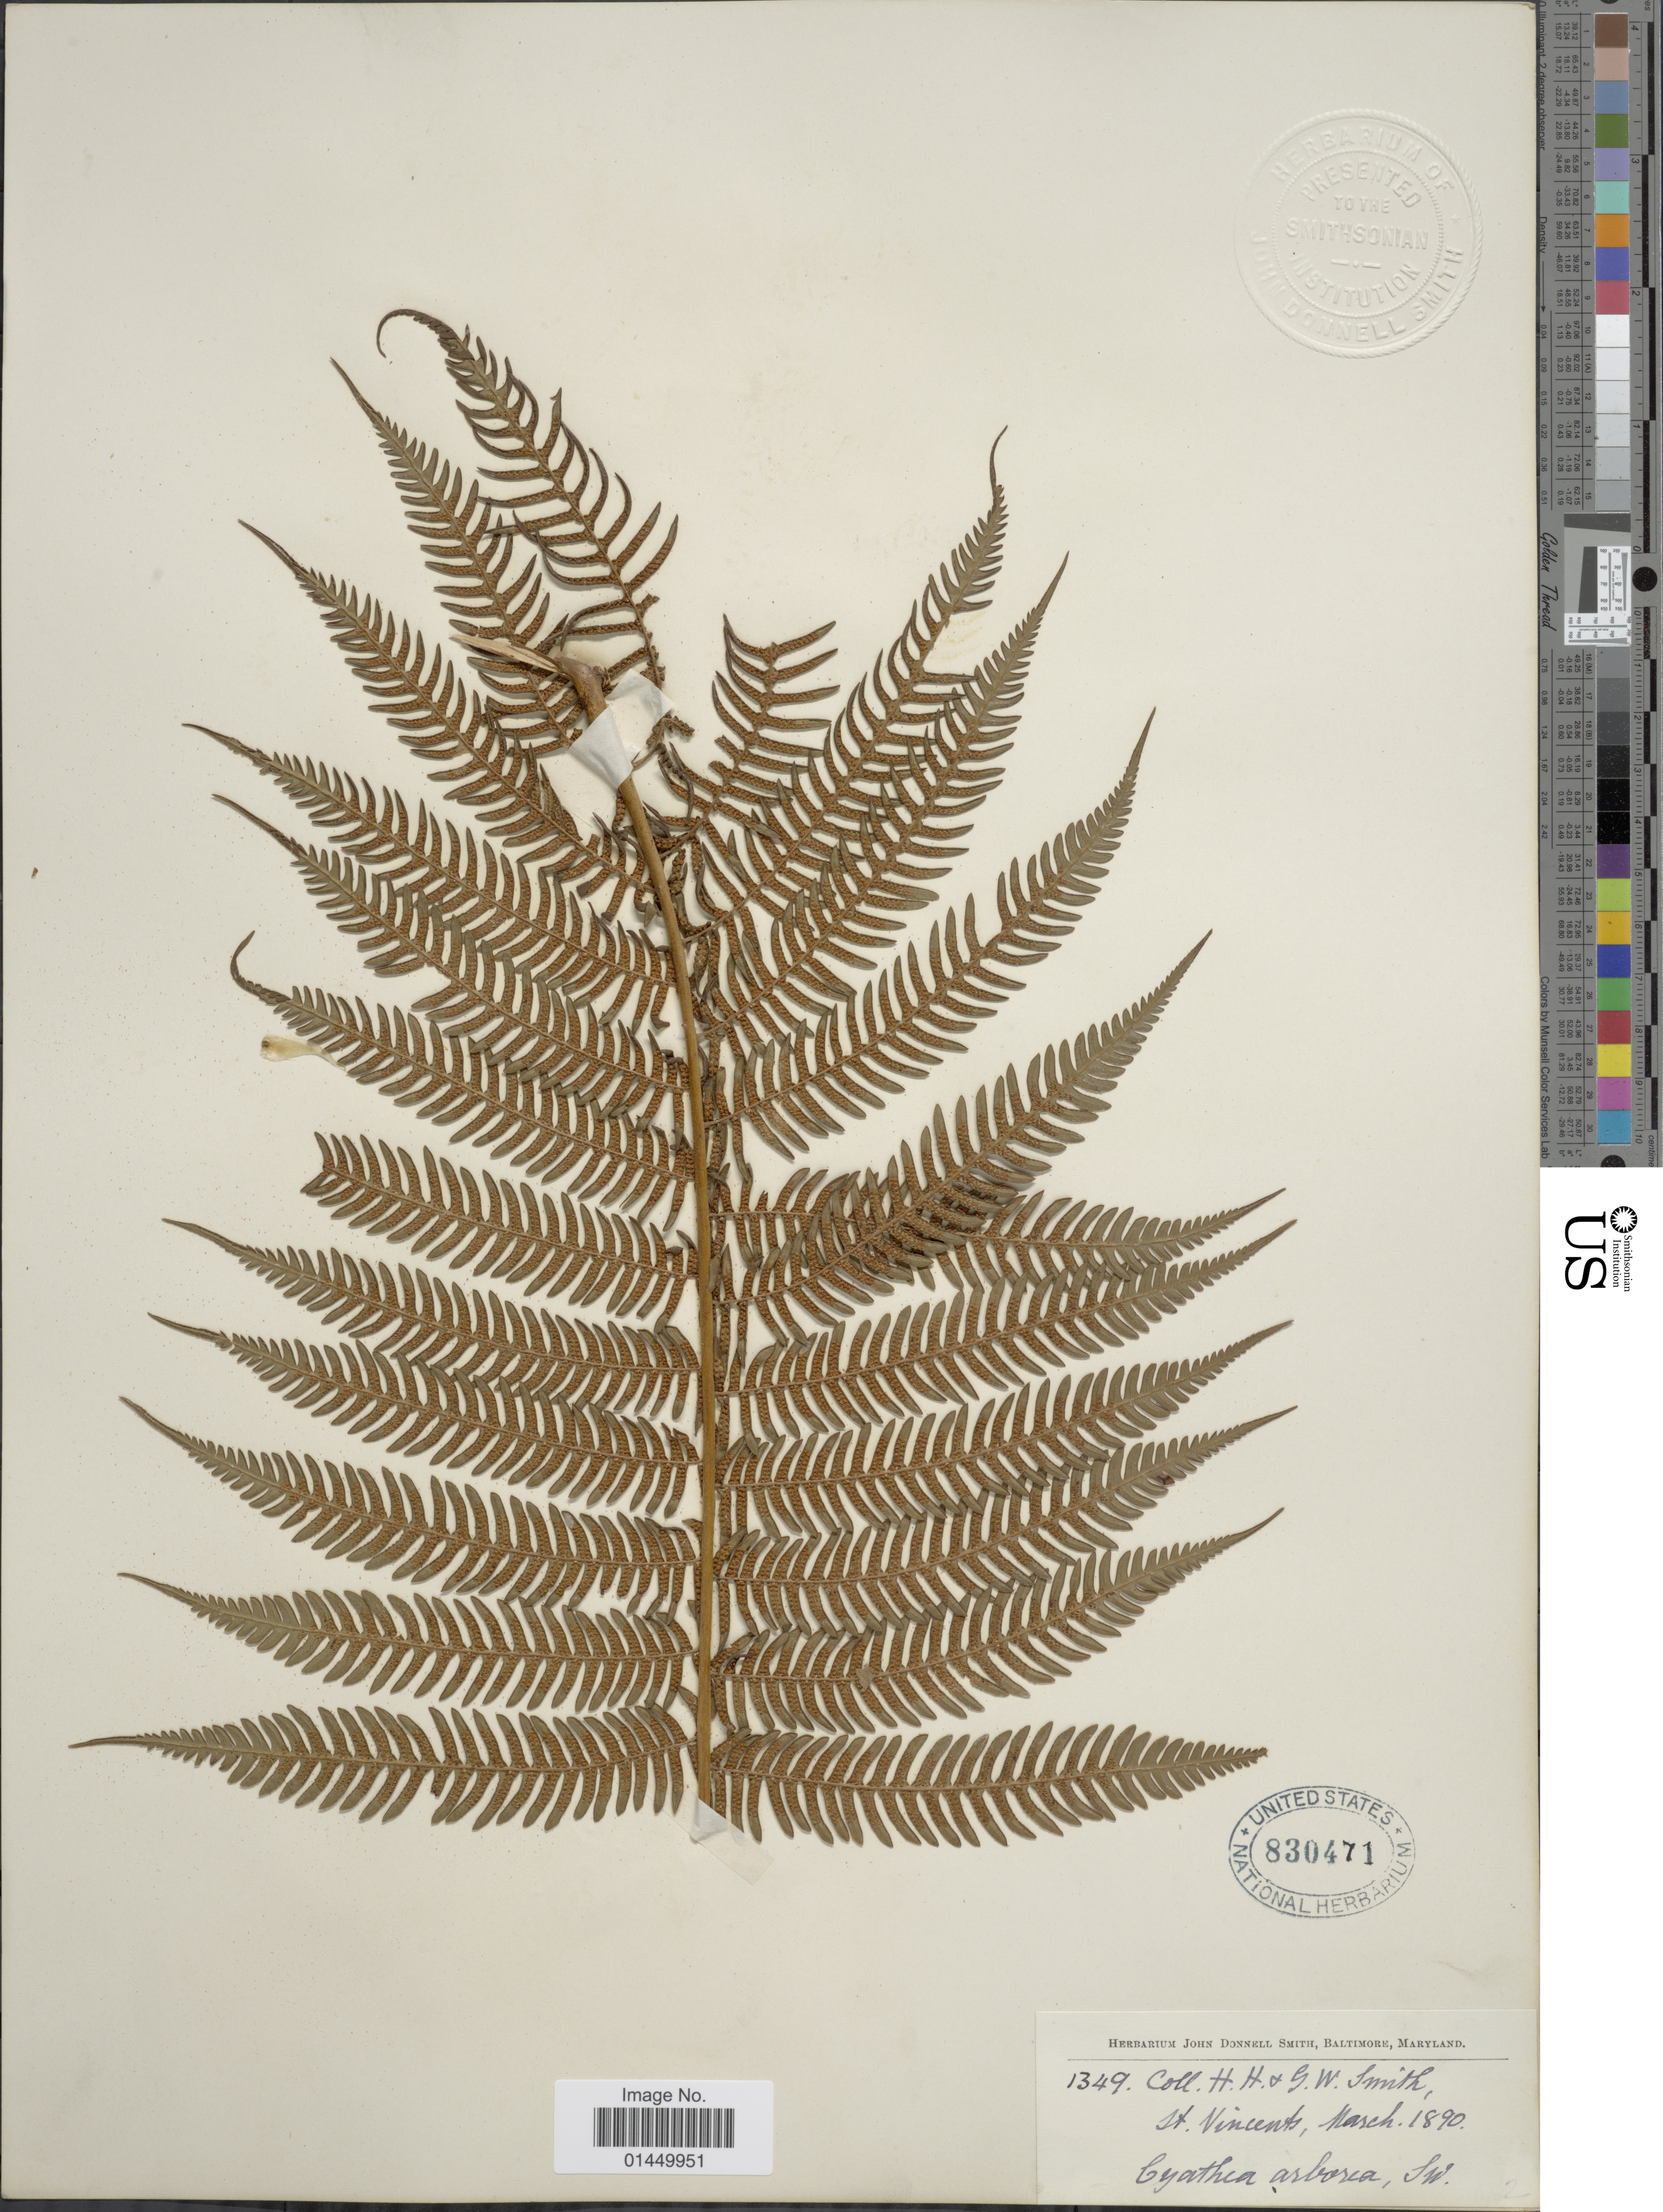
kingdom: Plantae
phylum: Tracheophyta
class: Polypodiopsida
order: Cyatheales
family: Cyatheaceae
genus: Cyathea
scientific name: Cyathea arborea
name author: (L.) Sm.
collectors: H. H. Smith & G. Smith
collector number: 1349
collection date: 1890-03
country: St. Vincent - Grenadines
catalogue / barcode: US 830471